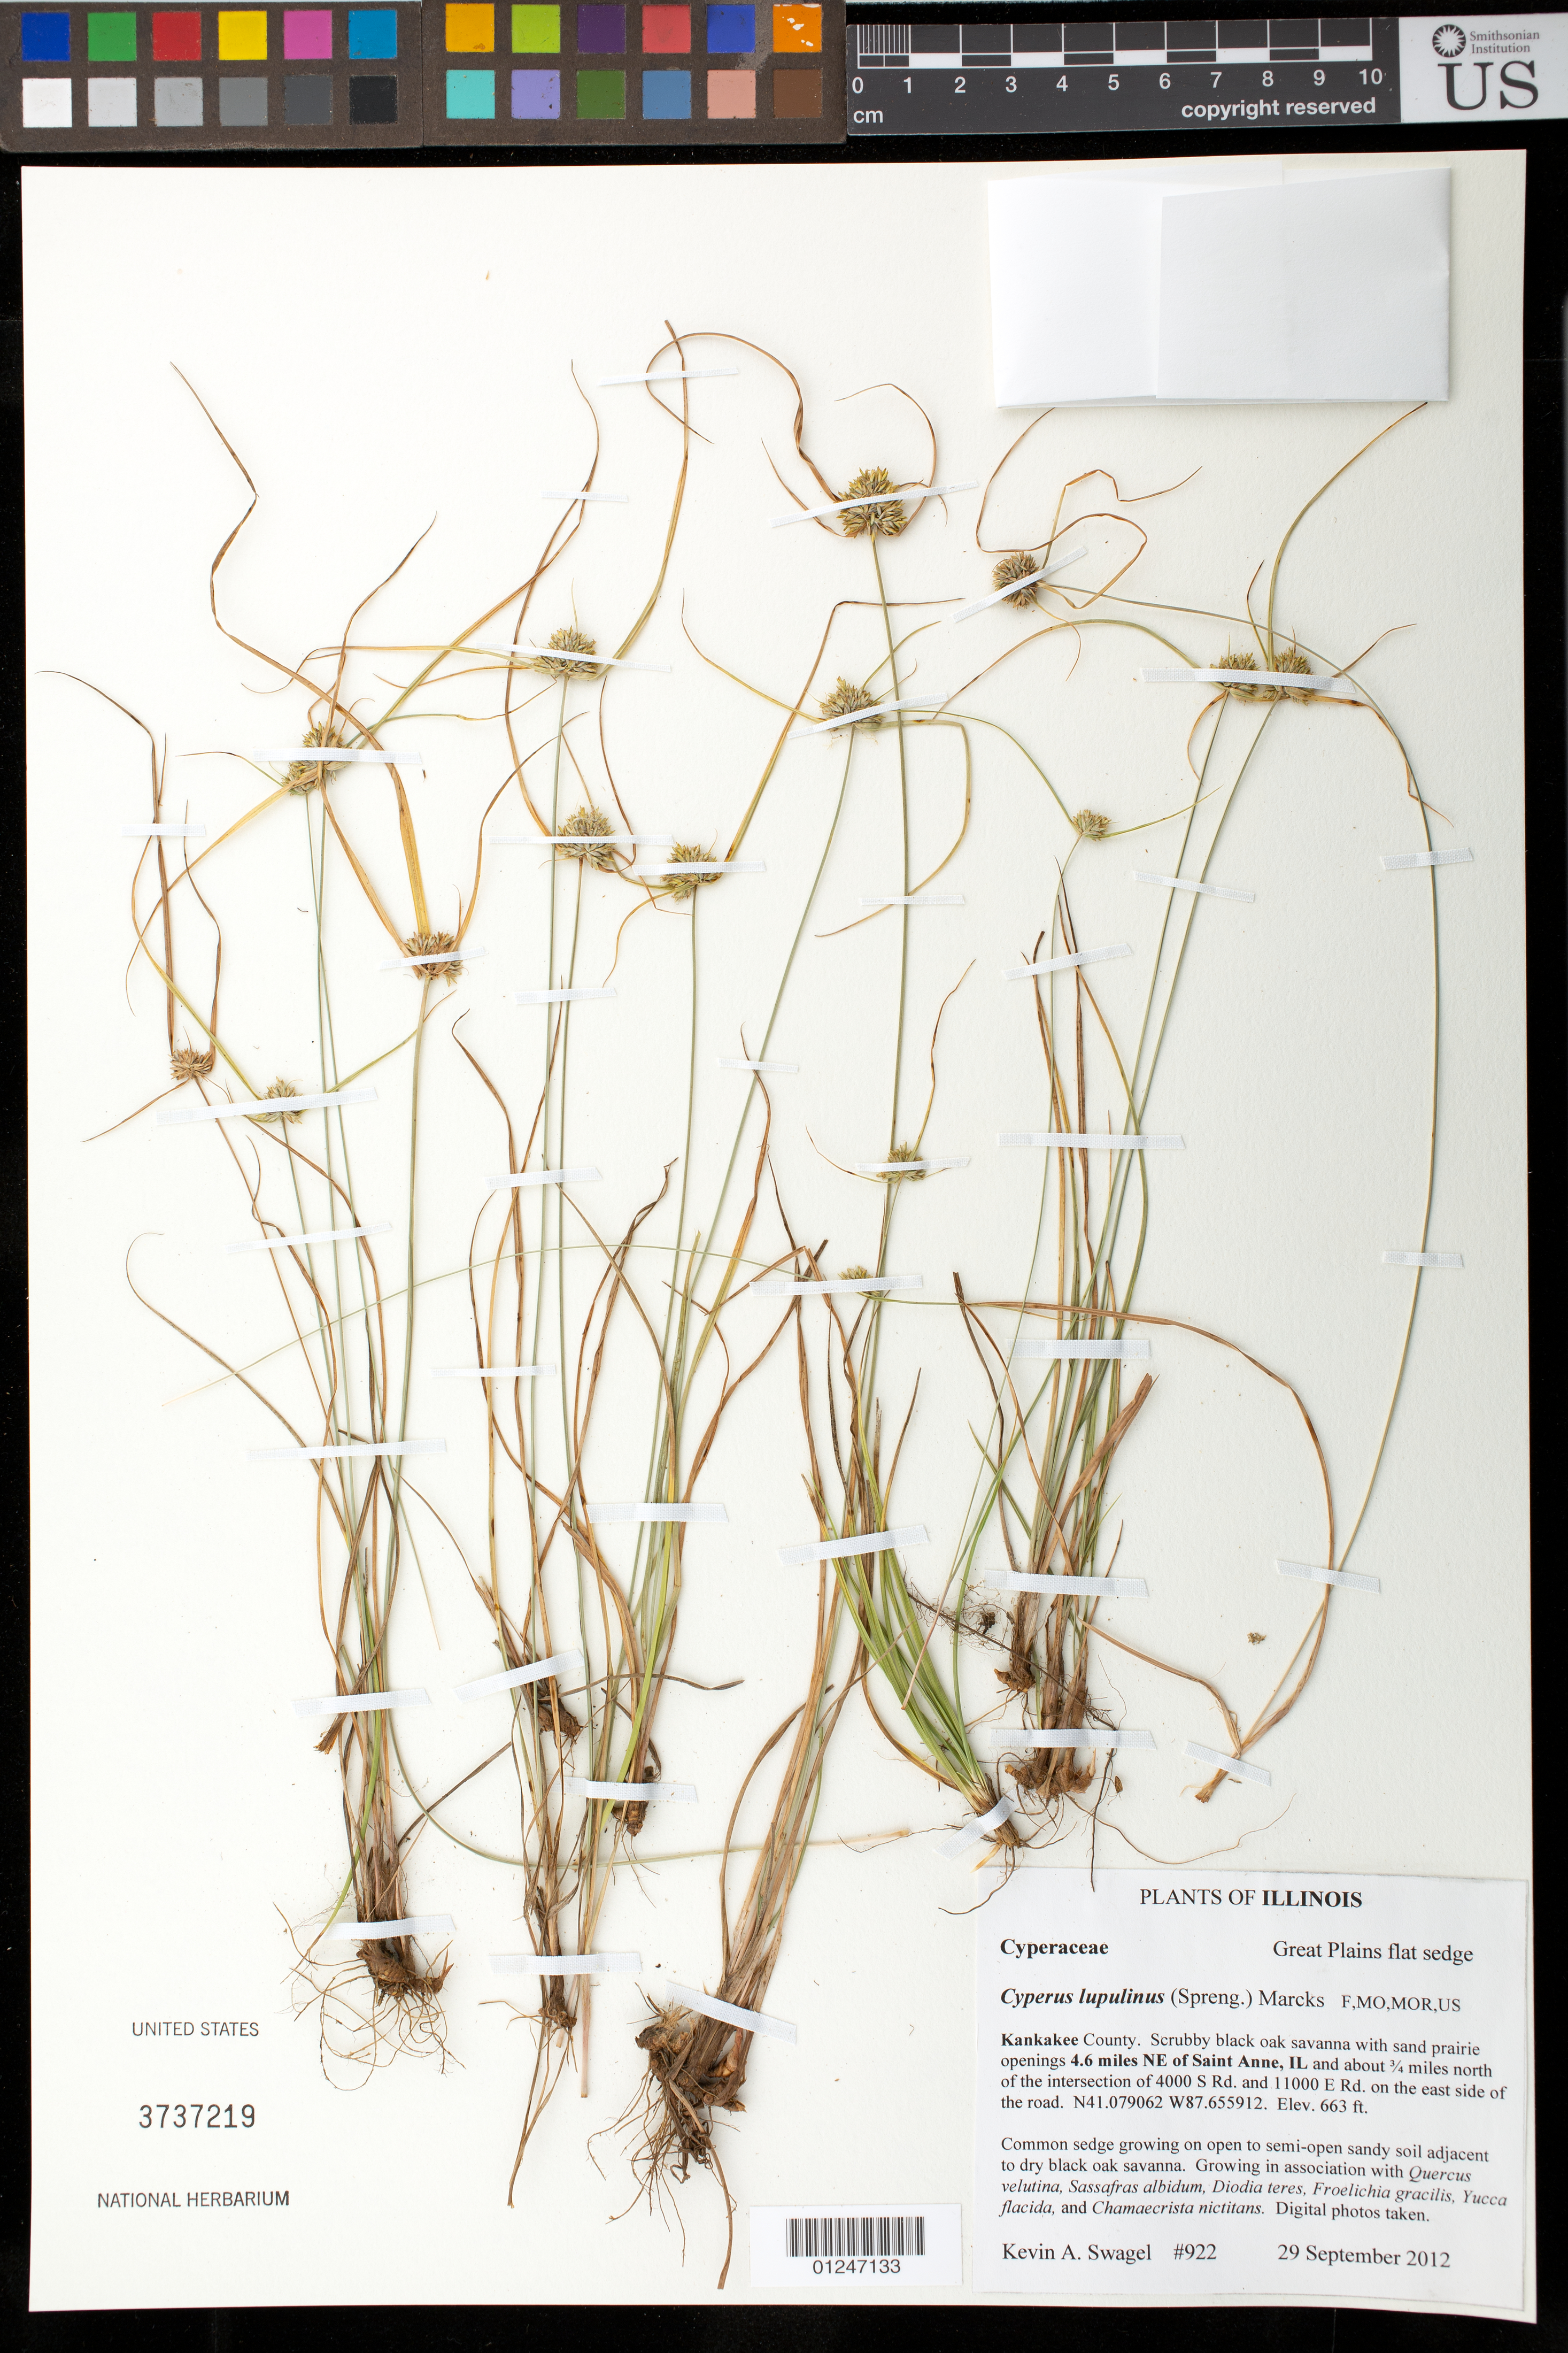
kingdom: Plantae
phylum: Tracheophyta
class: Liliopsida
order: Poales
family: Cyperaceae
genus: Cyperus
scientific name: Cyperus lupulinus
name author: (Spreng.) Marcks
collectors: K. Swagel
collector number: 922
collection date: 2011-05-22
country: United States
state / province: Illinois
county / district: Kankakee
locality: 4.6 miles NE of Saint Ann, IL and about 3/4 miles N of the intersection of 4000 S Rd., and 11000 E Road on the east side of the road.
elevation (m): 202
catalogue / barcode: US 3737219